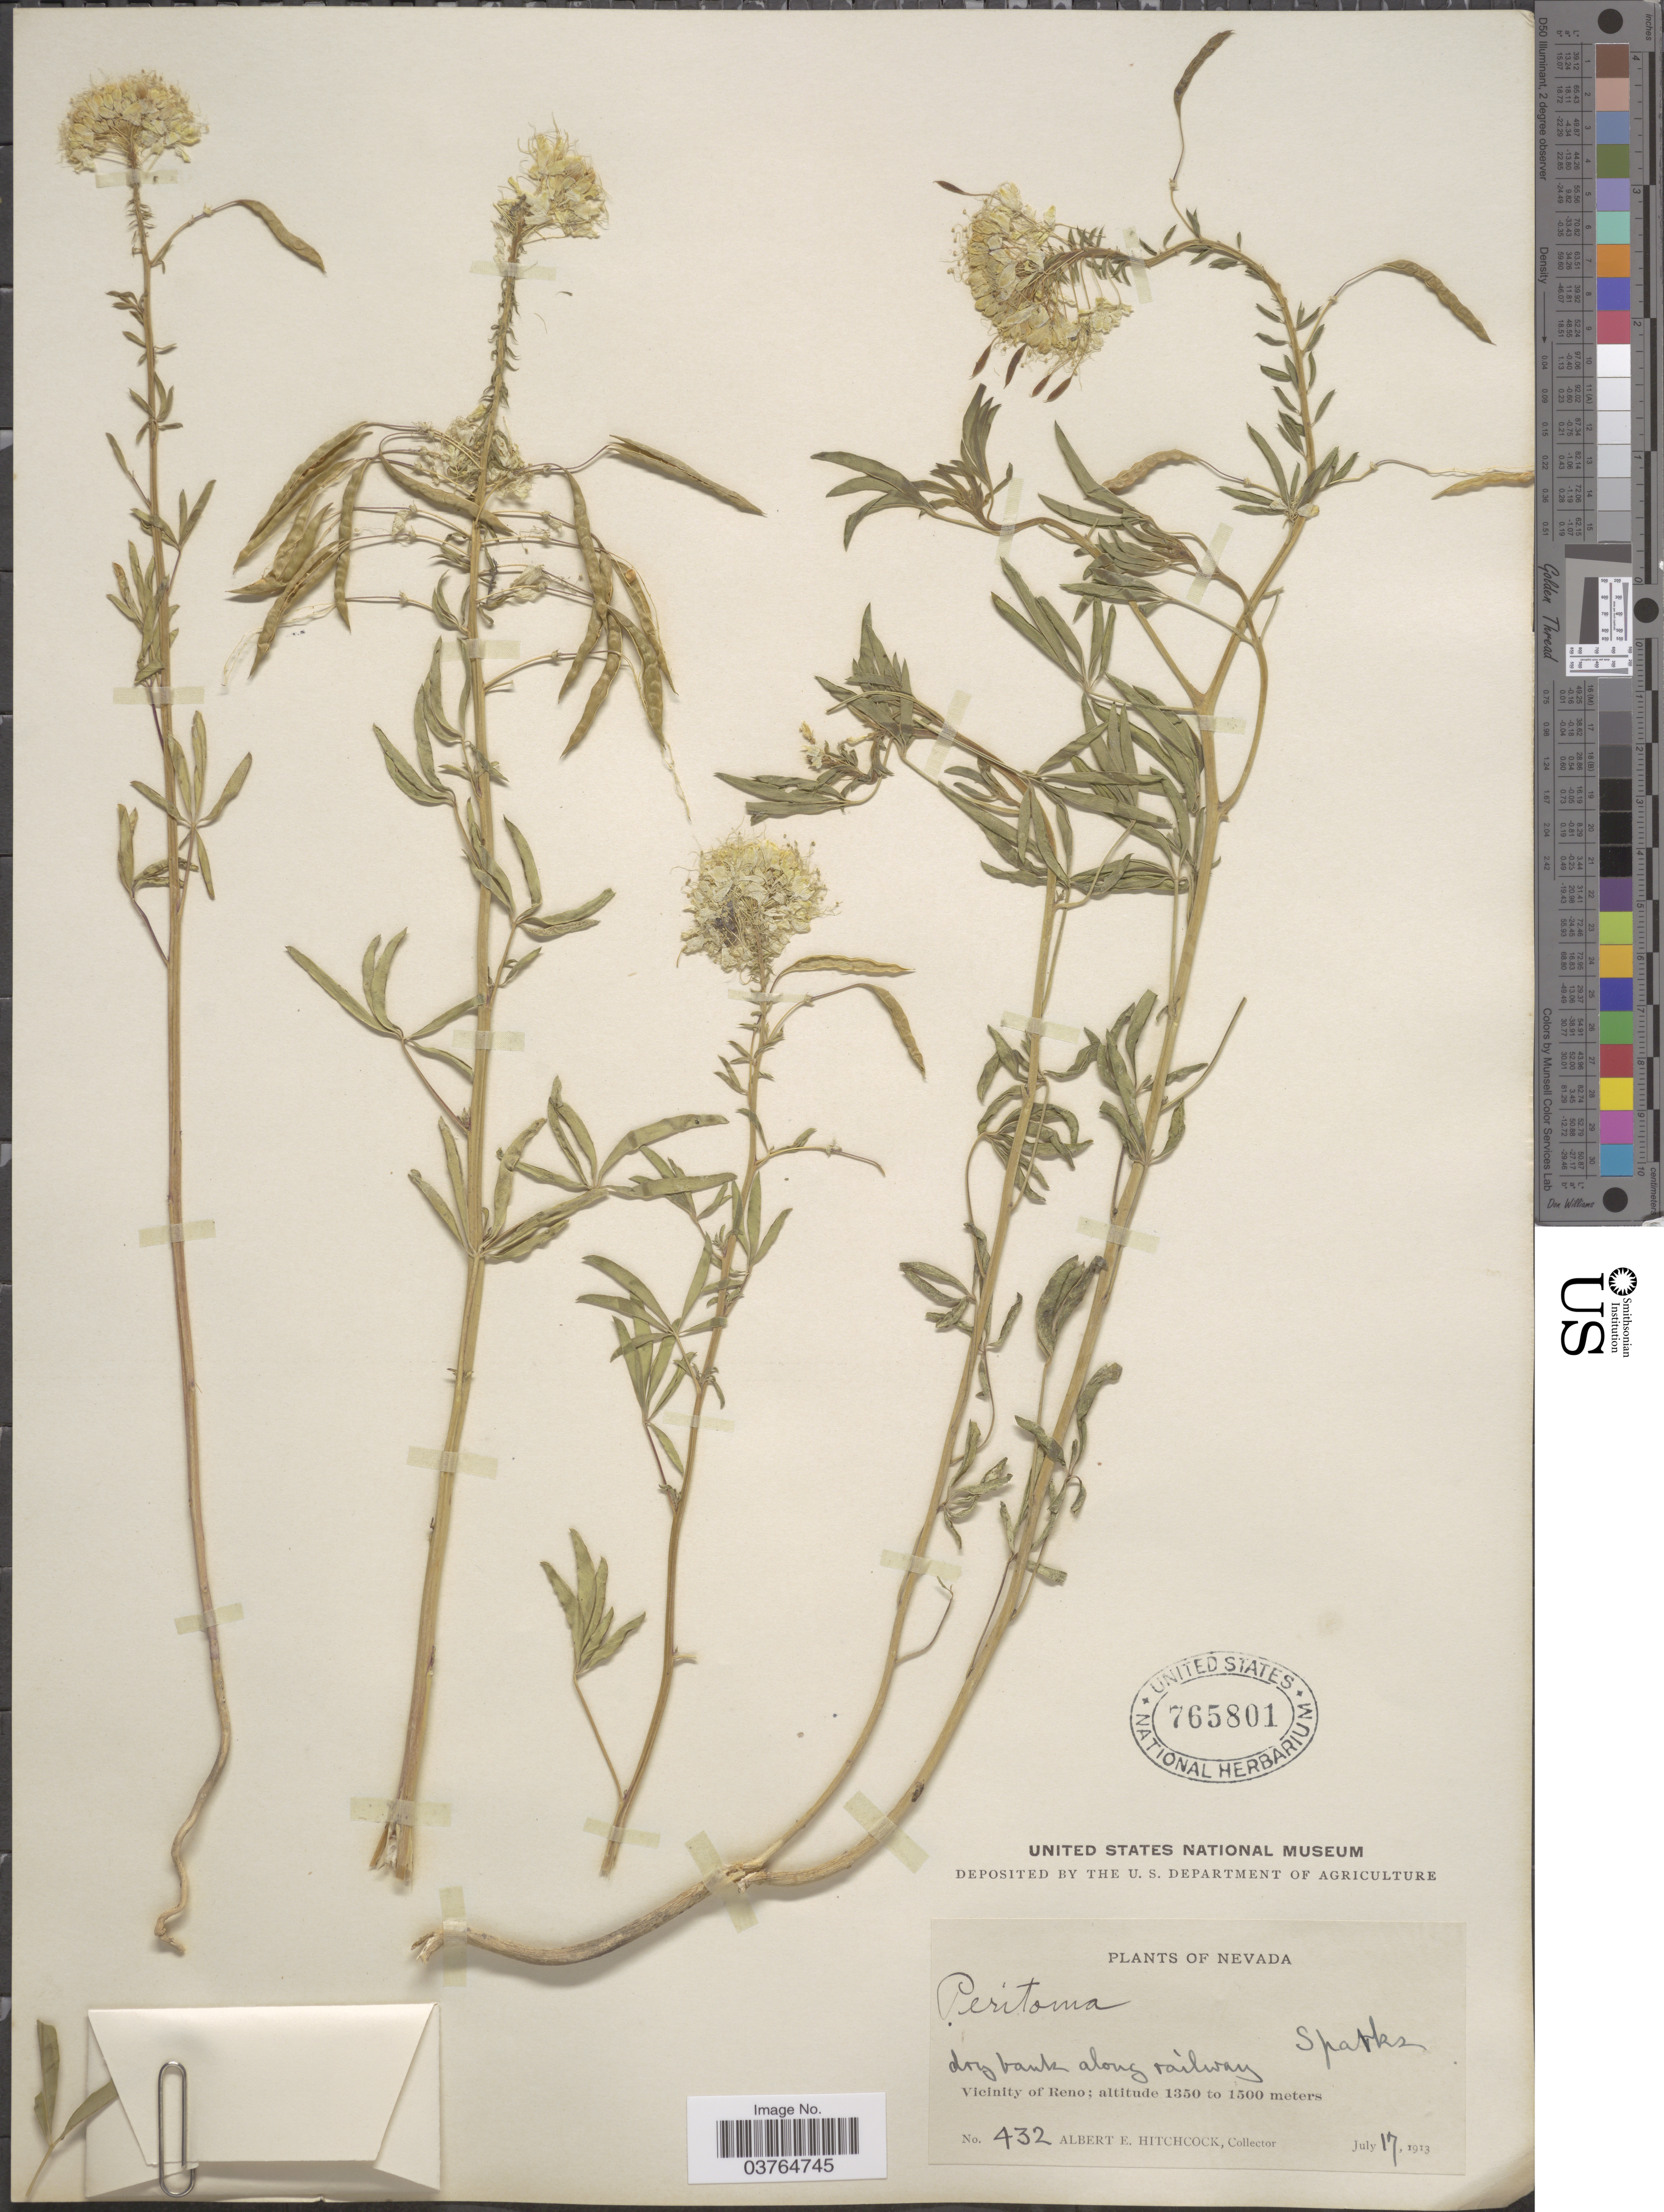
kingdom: Plantae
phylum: Tracheophyta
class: Magnoliopsida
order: Brassicales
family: Cleomaceae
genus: Cleomella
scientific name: Cleomella lutea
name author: (Hook.) Roalson & J.C. Hall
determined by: Strong, Mark T., (BOT), Smithsonian Institution - National Museum of Natural History (UNITED STATES)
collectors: A. Hitchcock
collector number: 432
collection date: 1913-07-17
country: United States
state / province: Nevada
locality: Dry bank along railway. Vicinity of Reno.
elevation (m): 1350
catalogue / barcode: US 765801